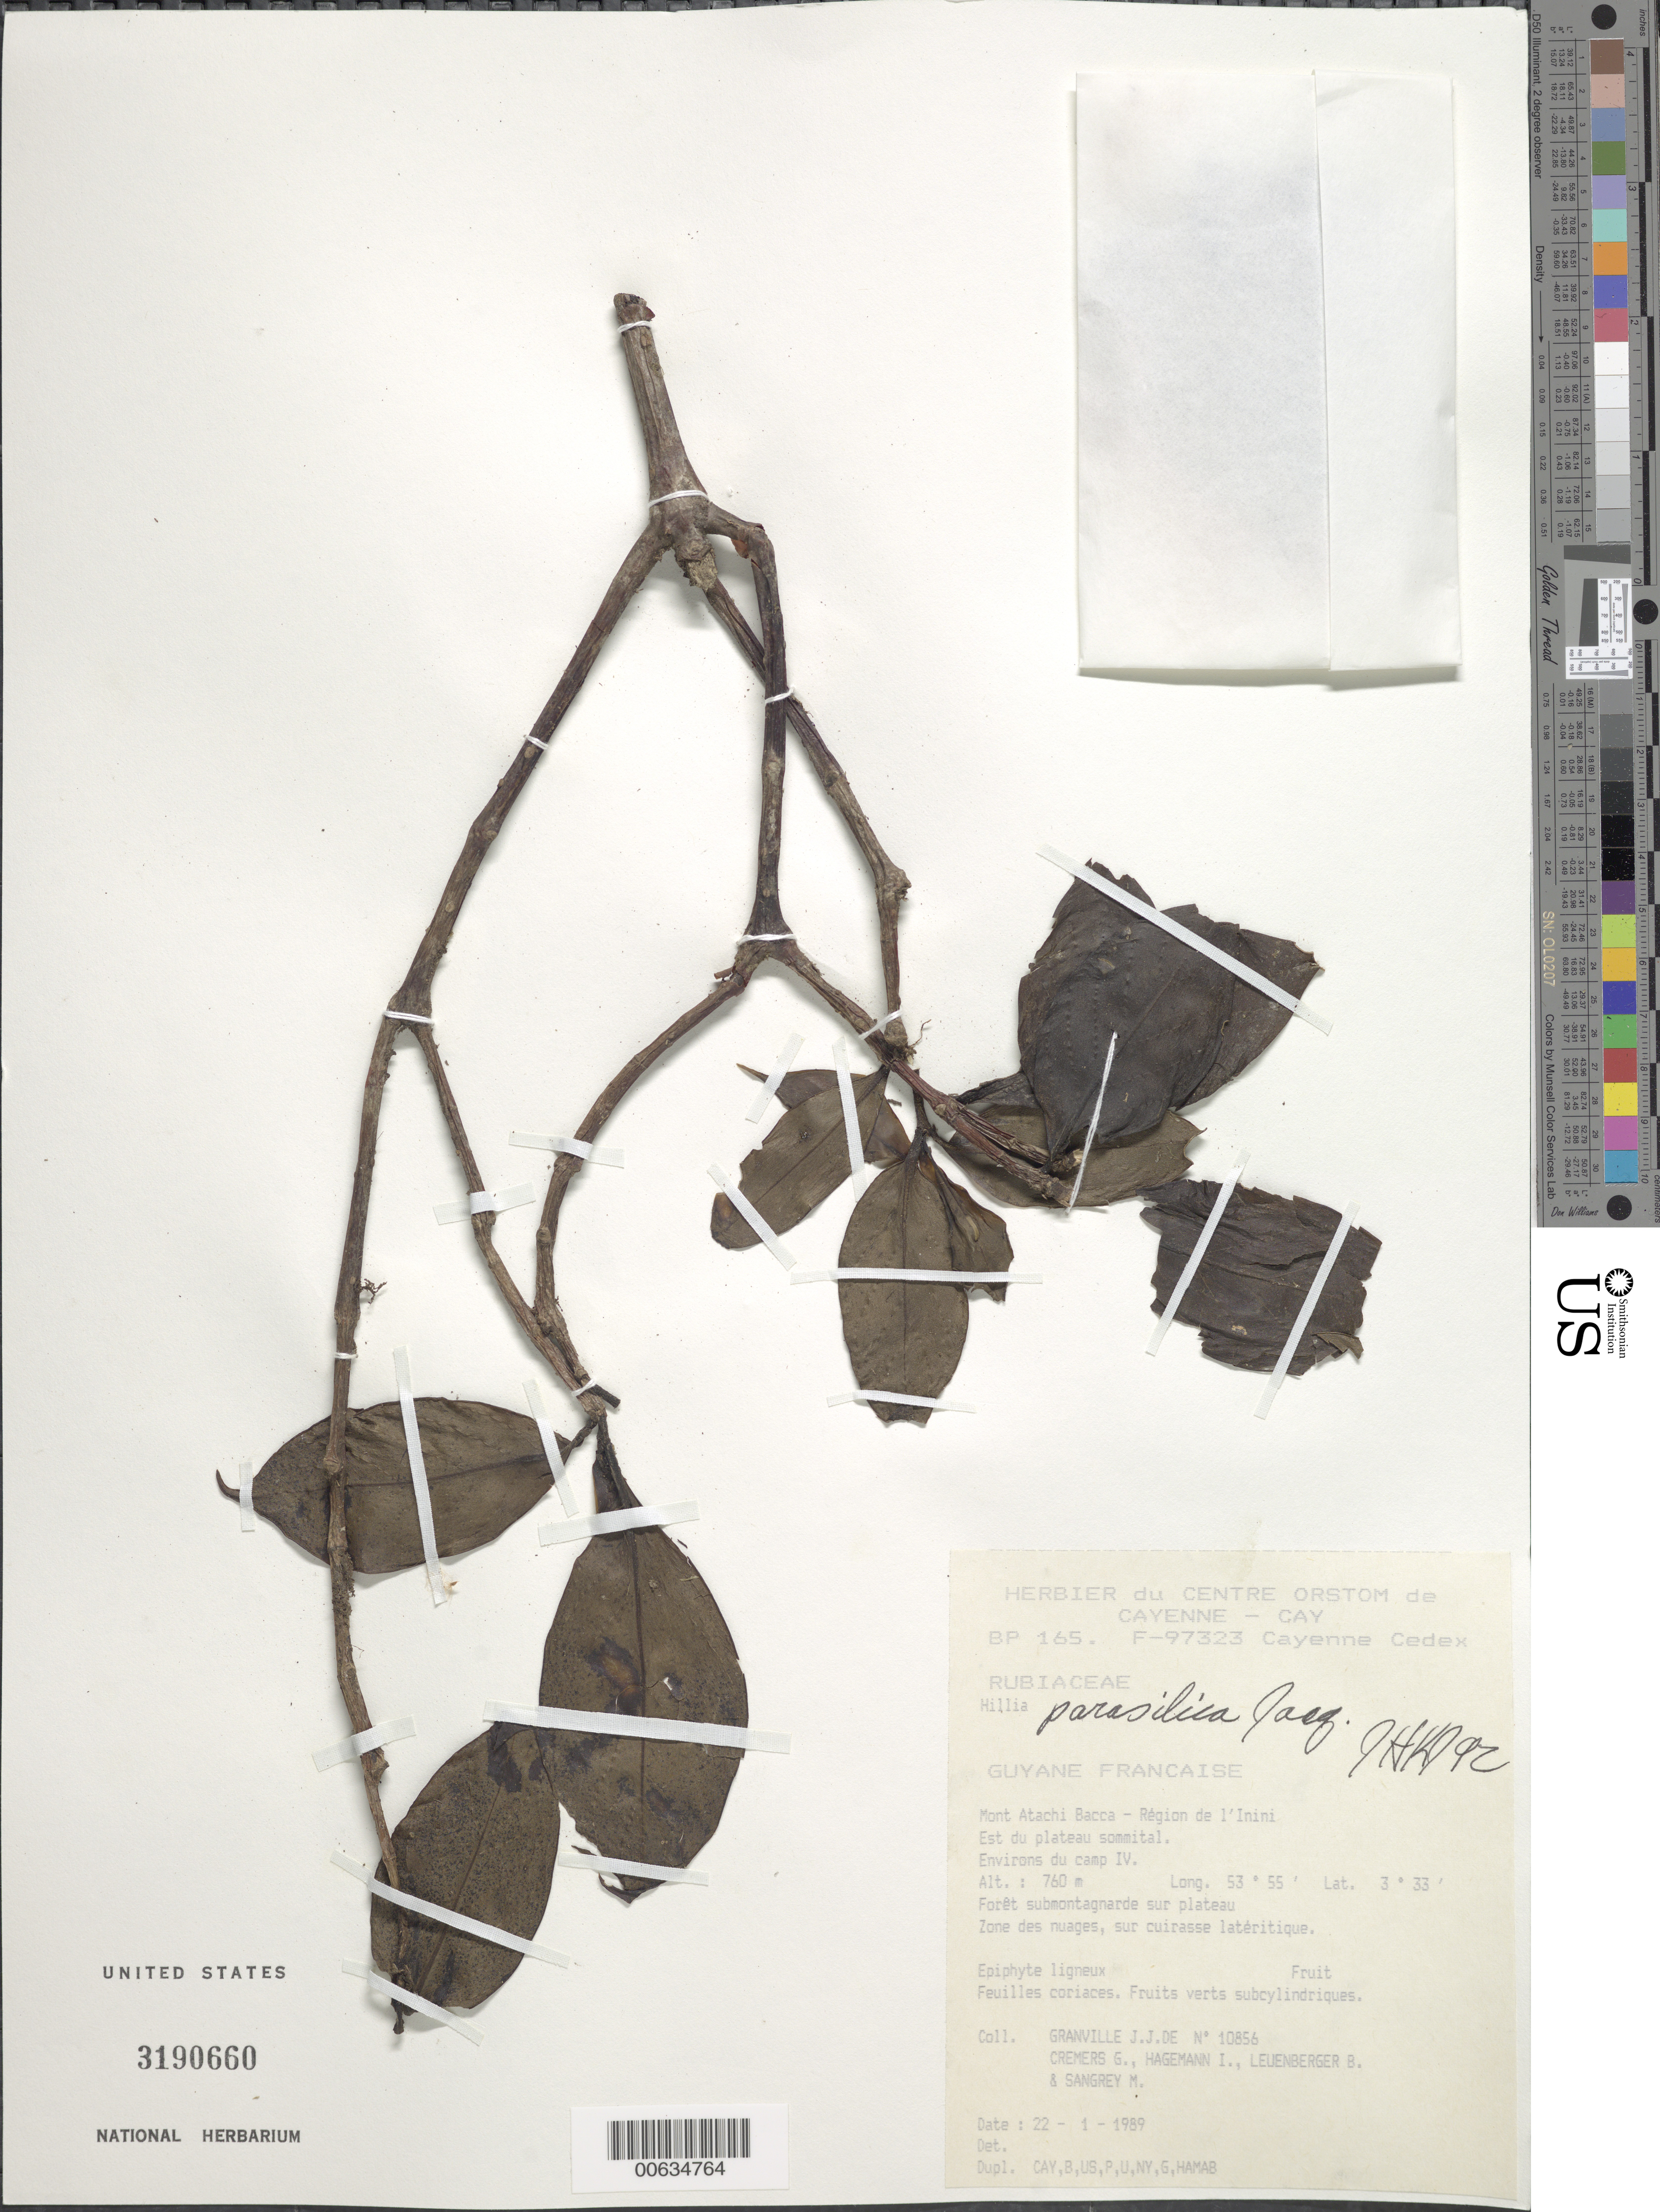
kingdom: Plantae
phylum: Tracheophyta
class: Magnoliopsida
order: Gentianales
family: Rubiaceae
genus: Hillia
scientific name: Hillia parasitica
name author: Jacq.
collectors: J.-J. de Granville, G. Cremers, I. Hagemann, B. Leuenberger & M. Sangrey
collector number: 10856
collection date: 1989-01-22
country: French Guiana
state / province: Cayenne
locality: Cayenne Cay, BP 165, F-97323 Cayenne Cedex, Guyane Francaise, Mont Atachi Bacca- Region de L'Inini, Est du plateau sommital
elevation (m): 760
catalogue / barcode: US 3190660